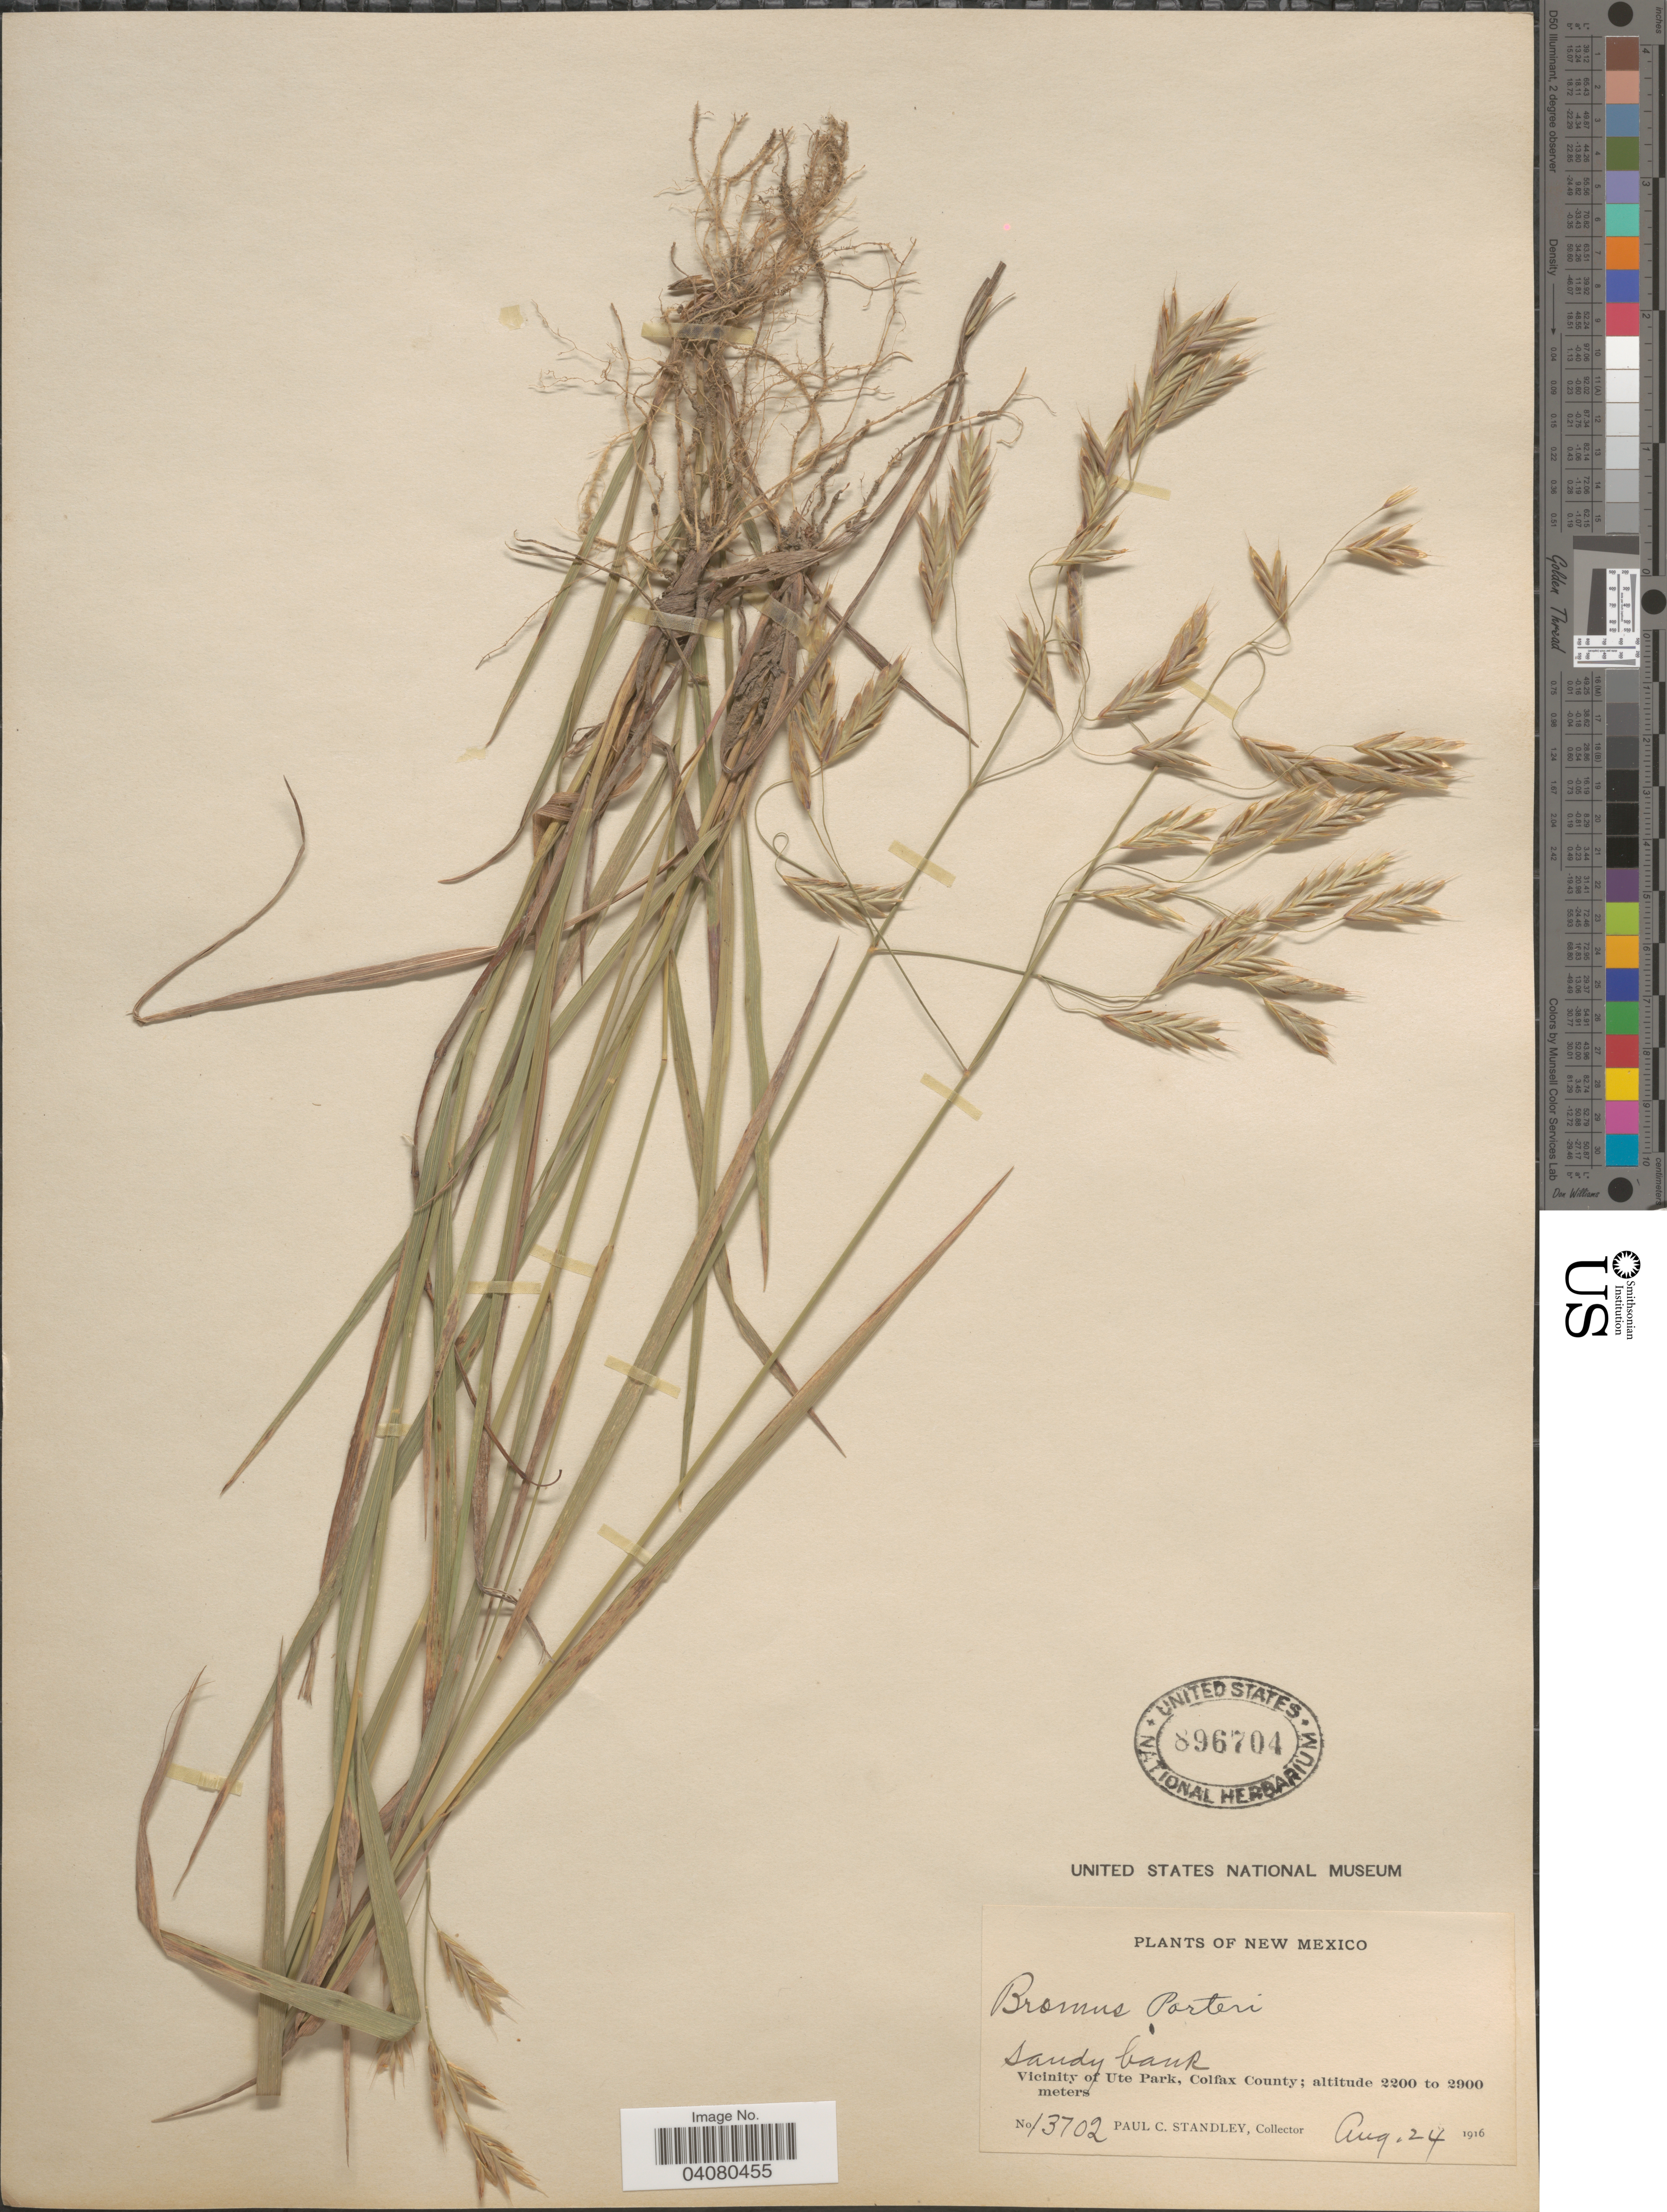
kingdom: Plantae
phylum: Tracheophyta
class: Liliopsida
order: Poales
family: Poaceae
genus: Bromus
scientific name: Bromus anomalus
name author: Rupr. ex E. Fourn.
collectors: P. C. Standley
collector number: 13702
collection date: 1916-08-24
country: United States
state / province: New Mexico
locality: Vicinity of Ute Park, Colfax County.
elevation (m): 2200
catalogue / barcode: US 896704